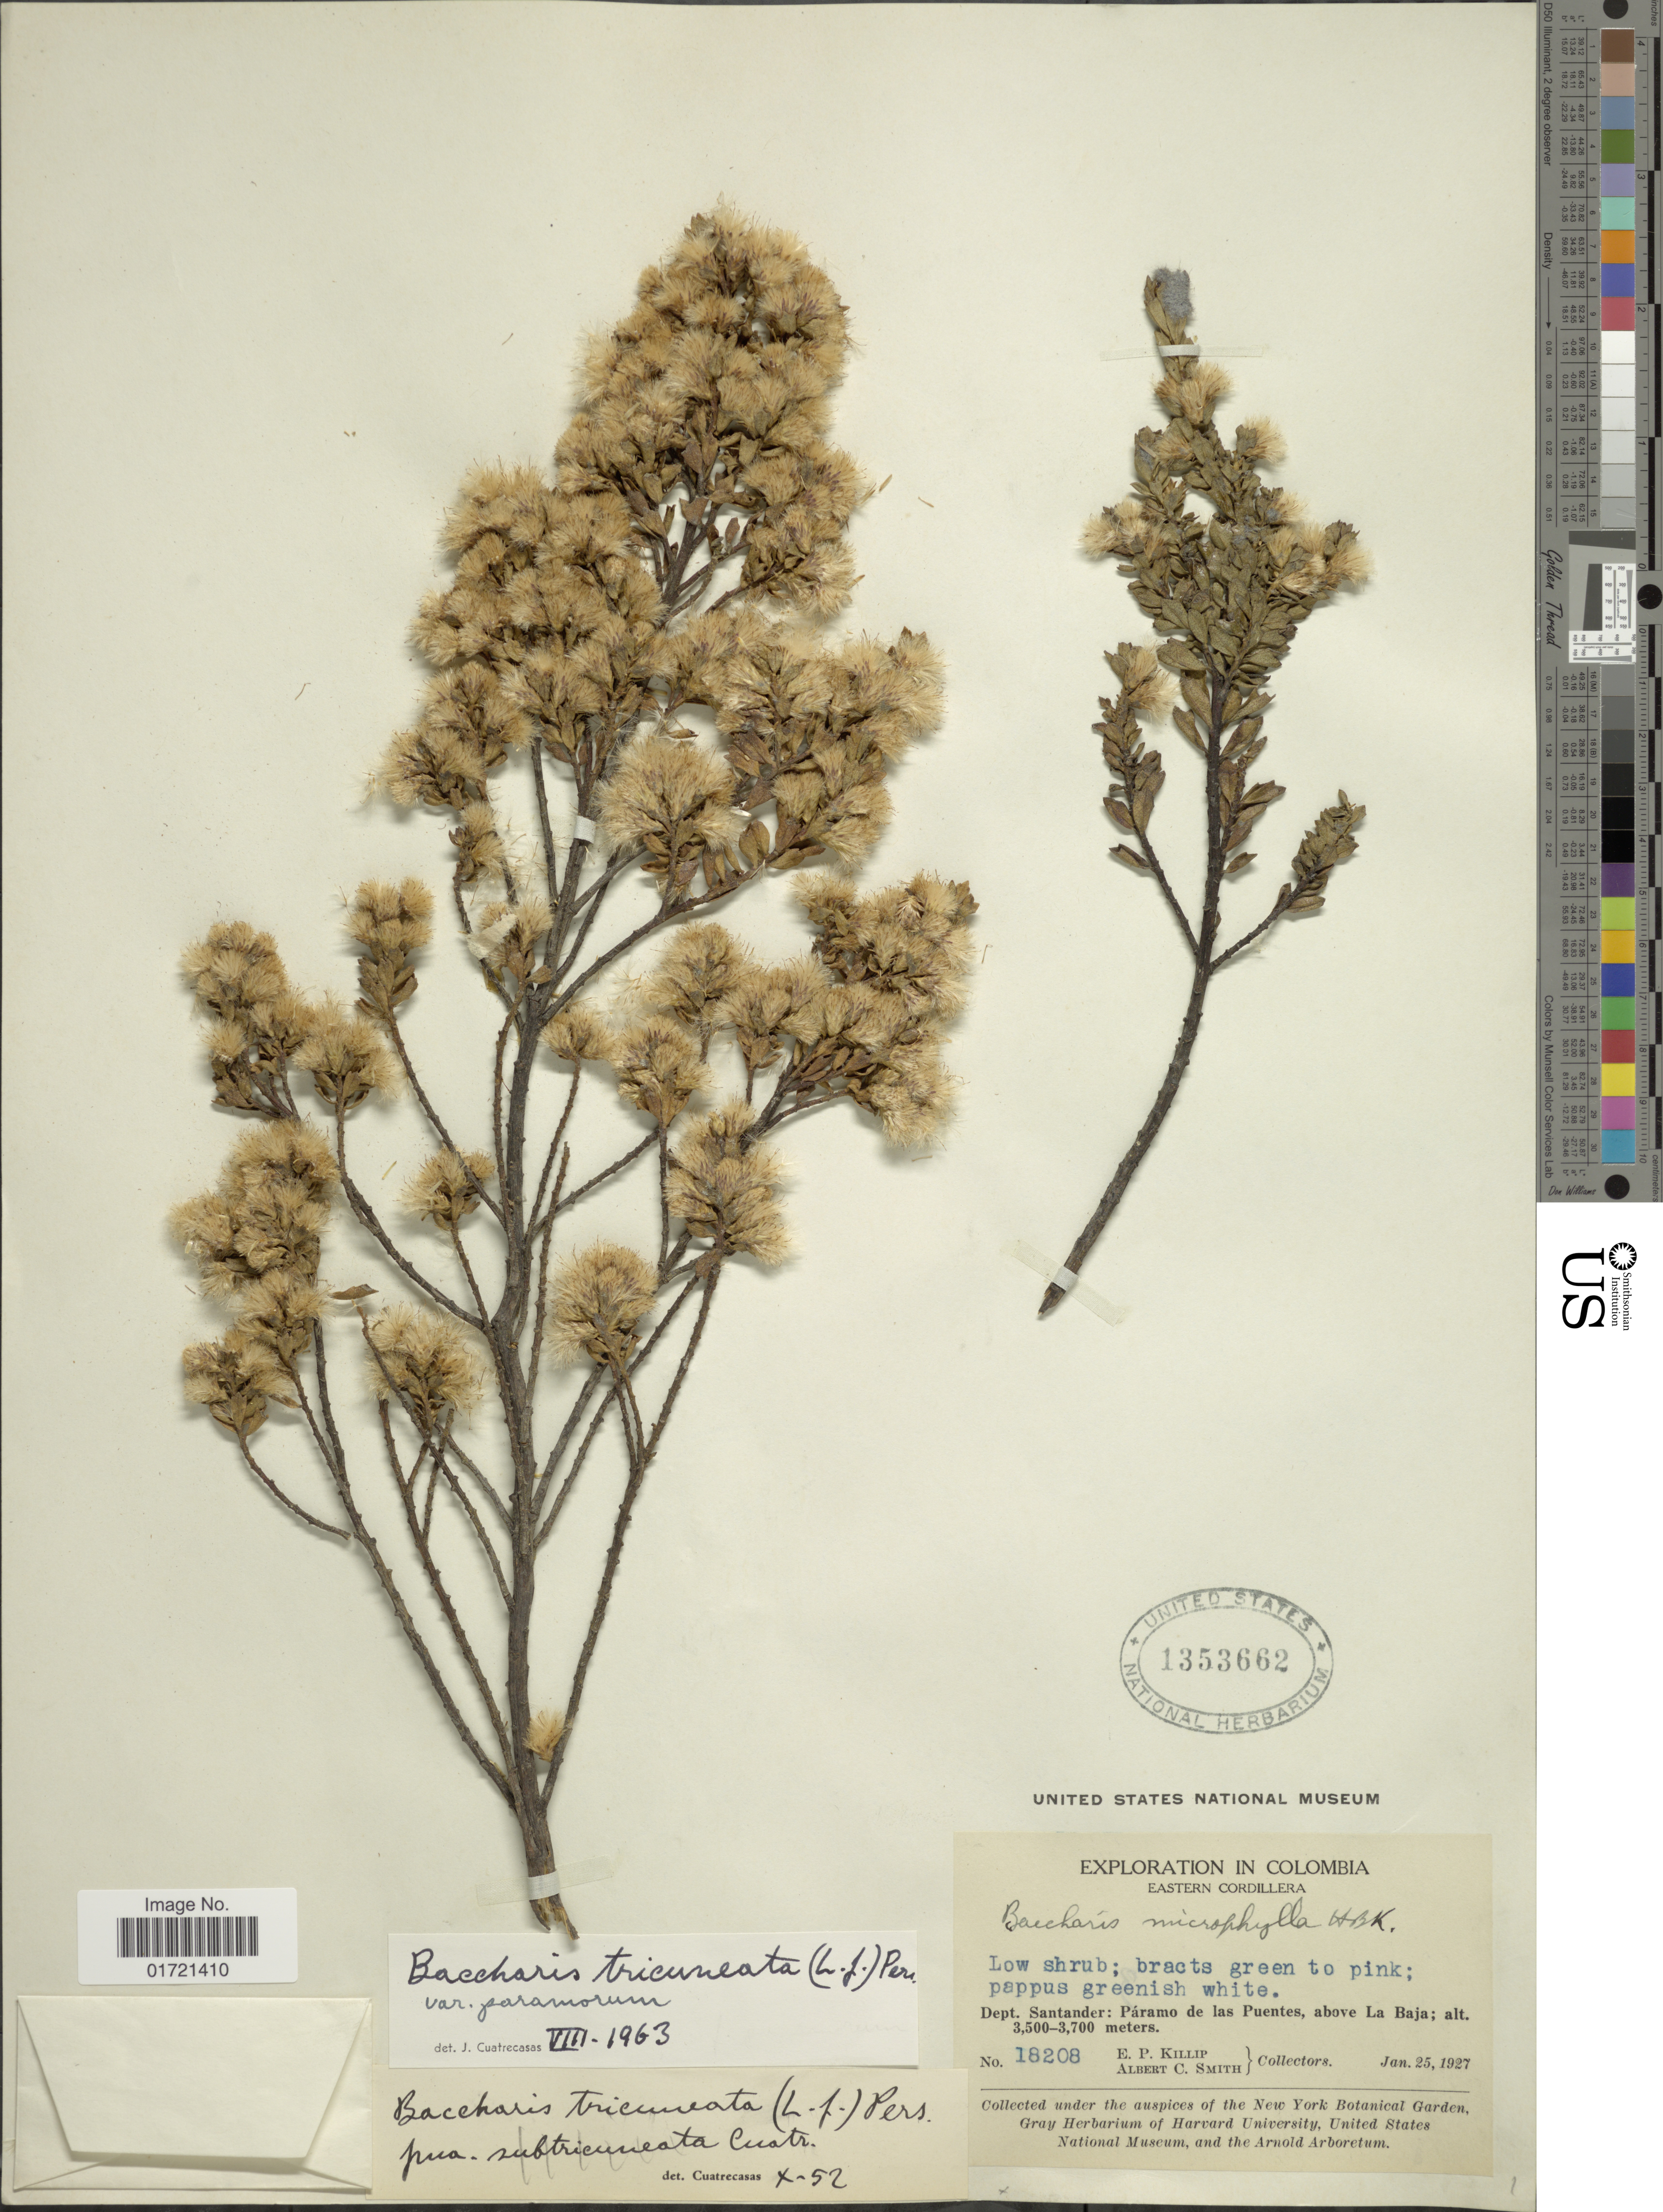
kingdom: Plantae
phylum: Tracheophyta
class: Magnoliopsida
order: Asterales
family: Asteraceae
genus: Baccharis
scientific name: Baccharis tricuneata var. paramorum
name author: Cuatrec.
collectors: E. P. Killip & A. C. Smith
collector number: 18208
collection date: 1927-01-25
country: Colombia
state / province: Santander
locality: Eastern Cordillera. Dept. Santander: Páramo de las Puentes, above La Baja.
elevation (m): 3500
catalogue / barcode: US 1353662